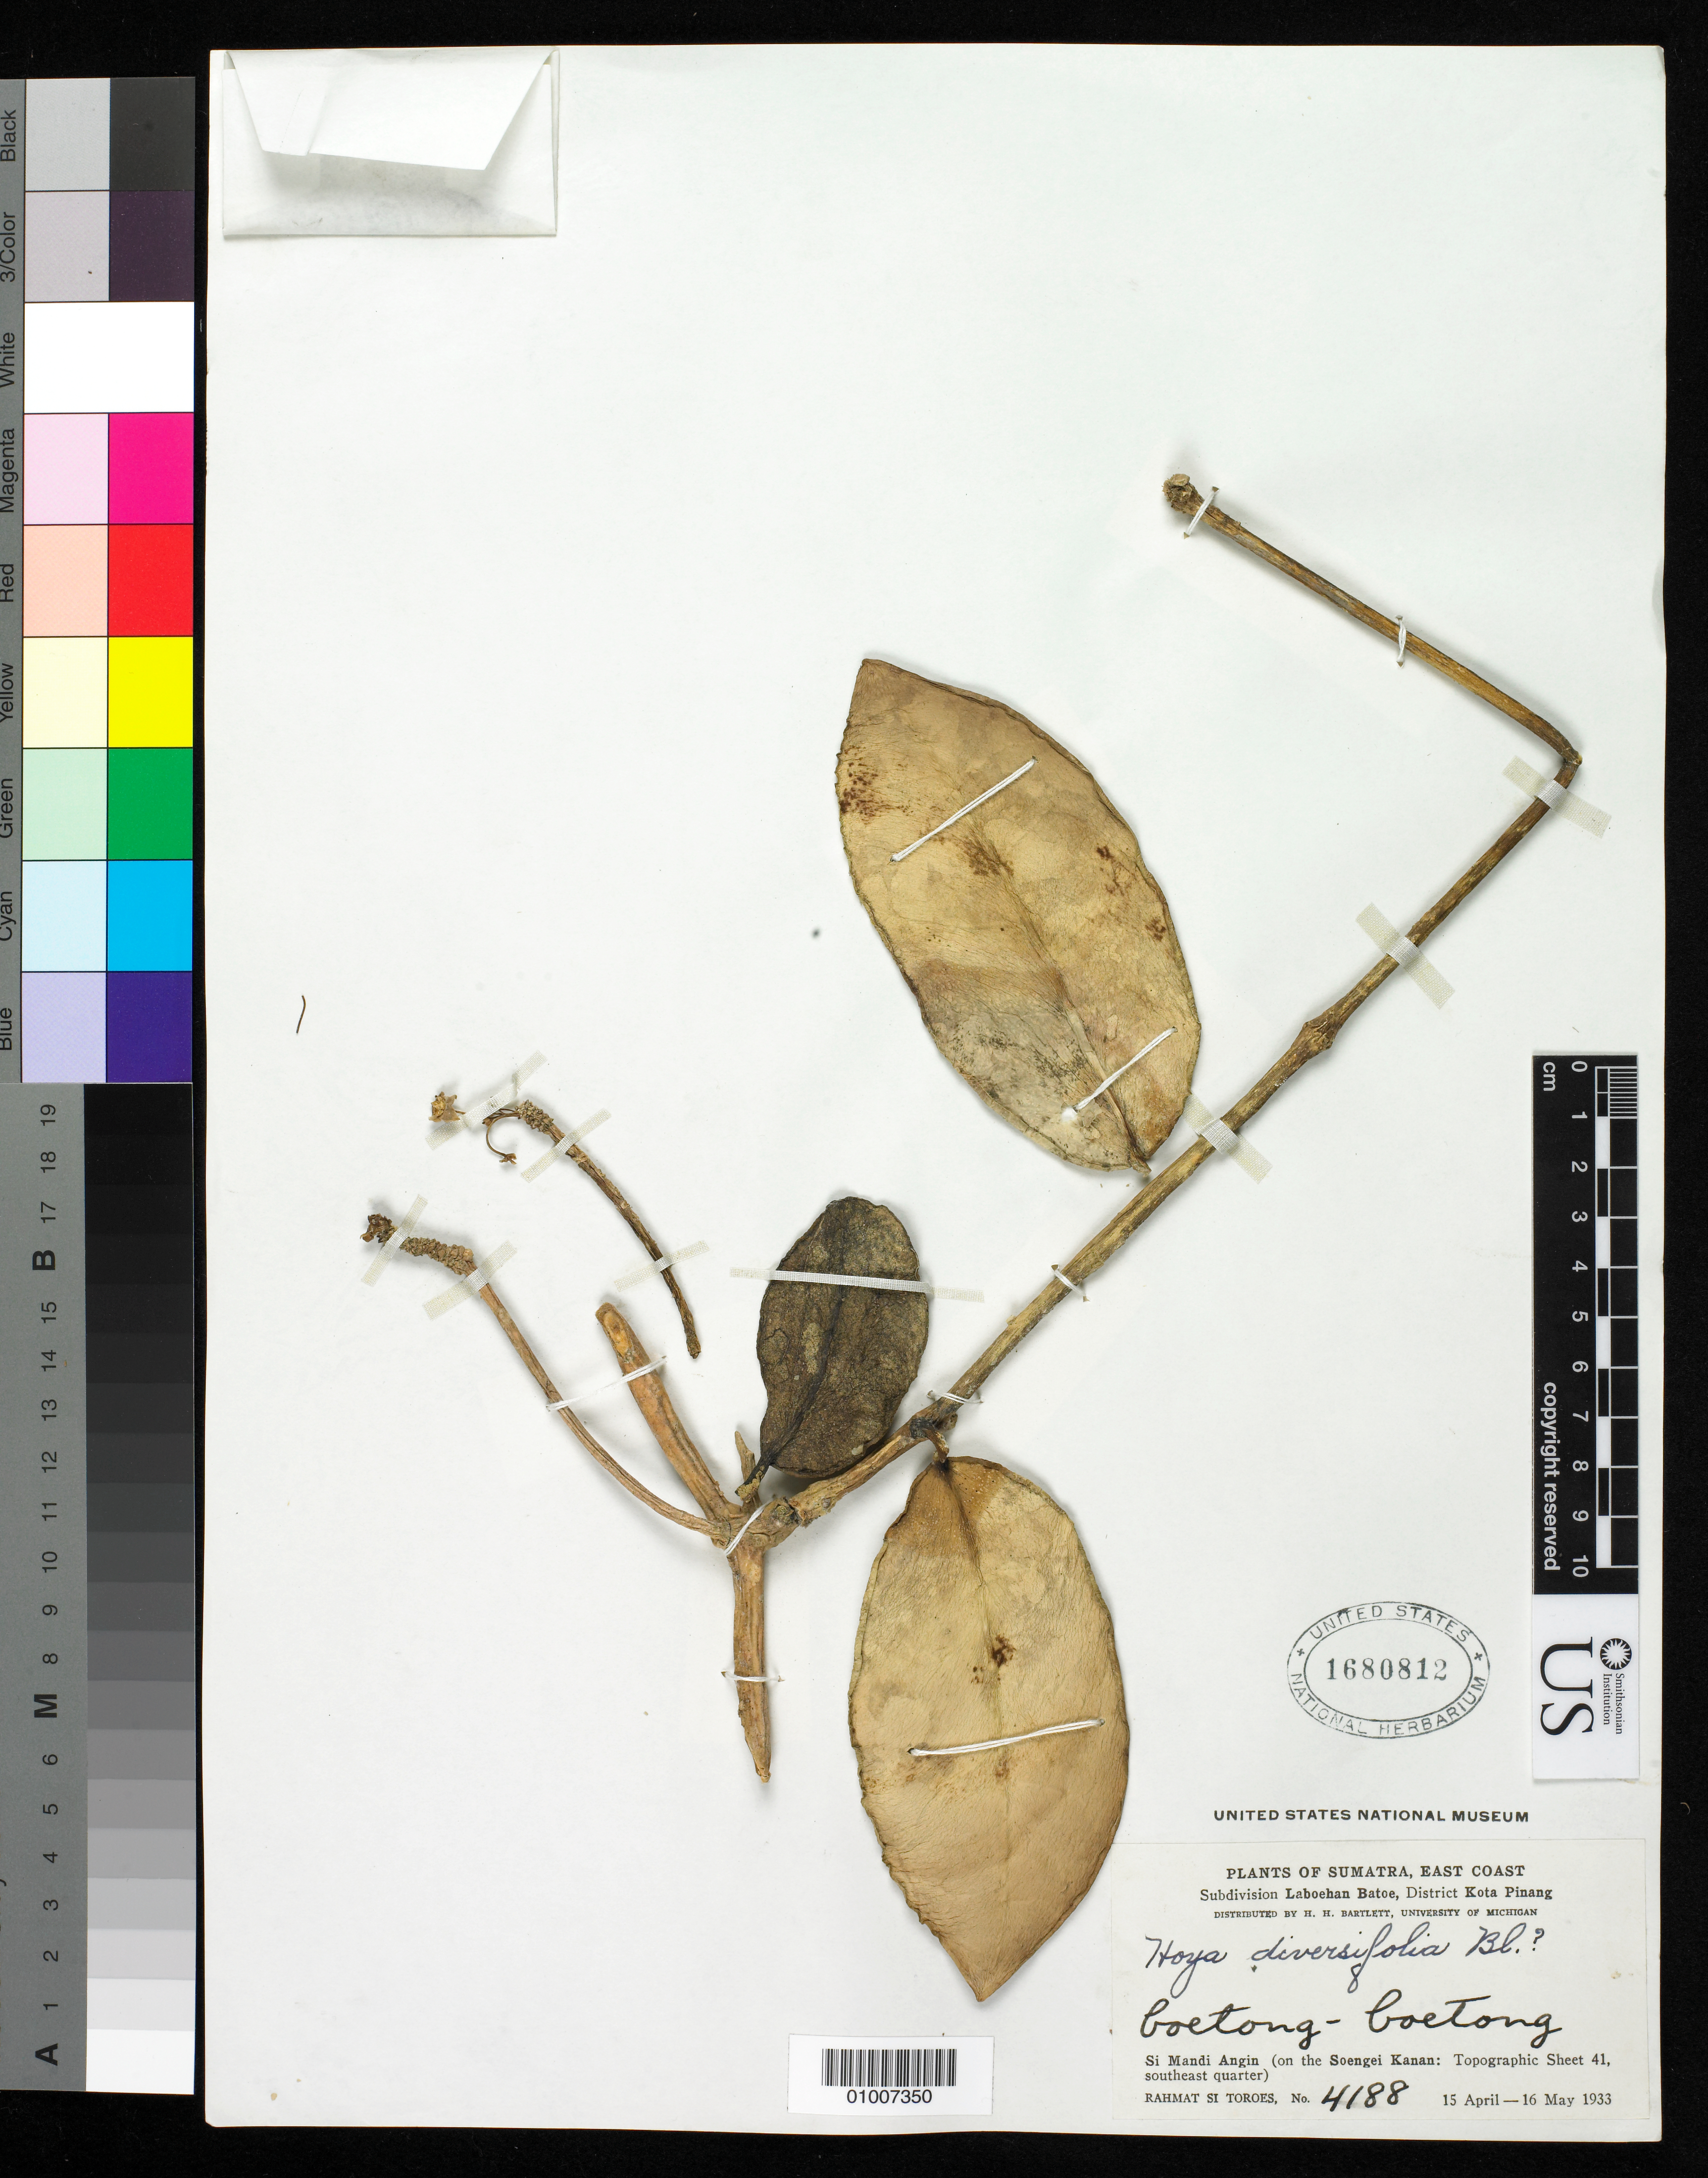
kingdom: Plantae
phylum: Tracheophyta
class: Magnoliopsida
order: Gentianales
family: Apocynaceae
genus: Hoya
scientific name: Hoya diversifolia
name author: Blume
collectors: Rahmat Si Boeea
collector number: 4188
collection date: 1933-04-15/1933-05-16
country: Indonesia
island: Sumatra I.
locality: (East Coast) Si Mandi Angin (on the Soengi Kanan)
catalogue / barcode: US 1680812